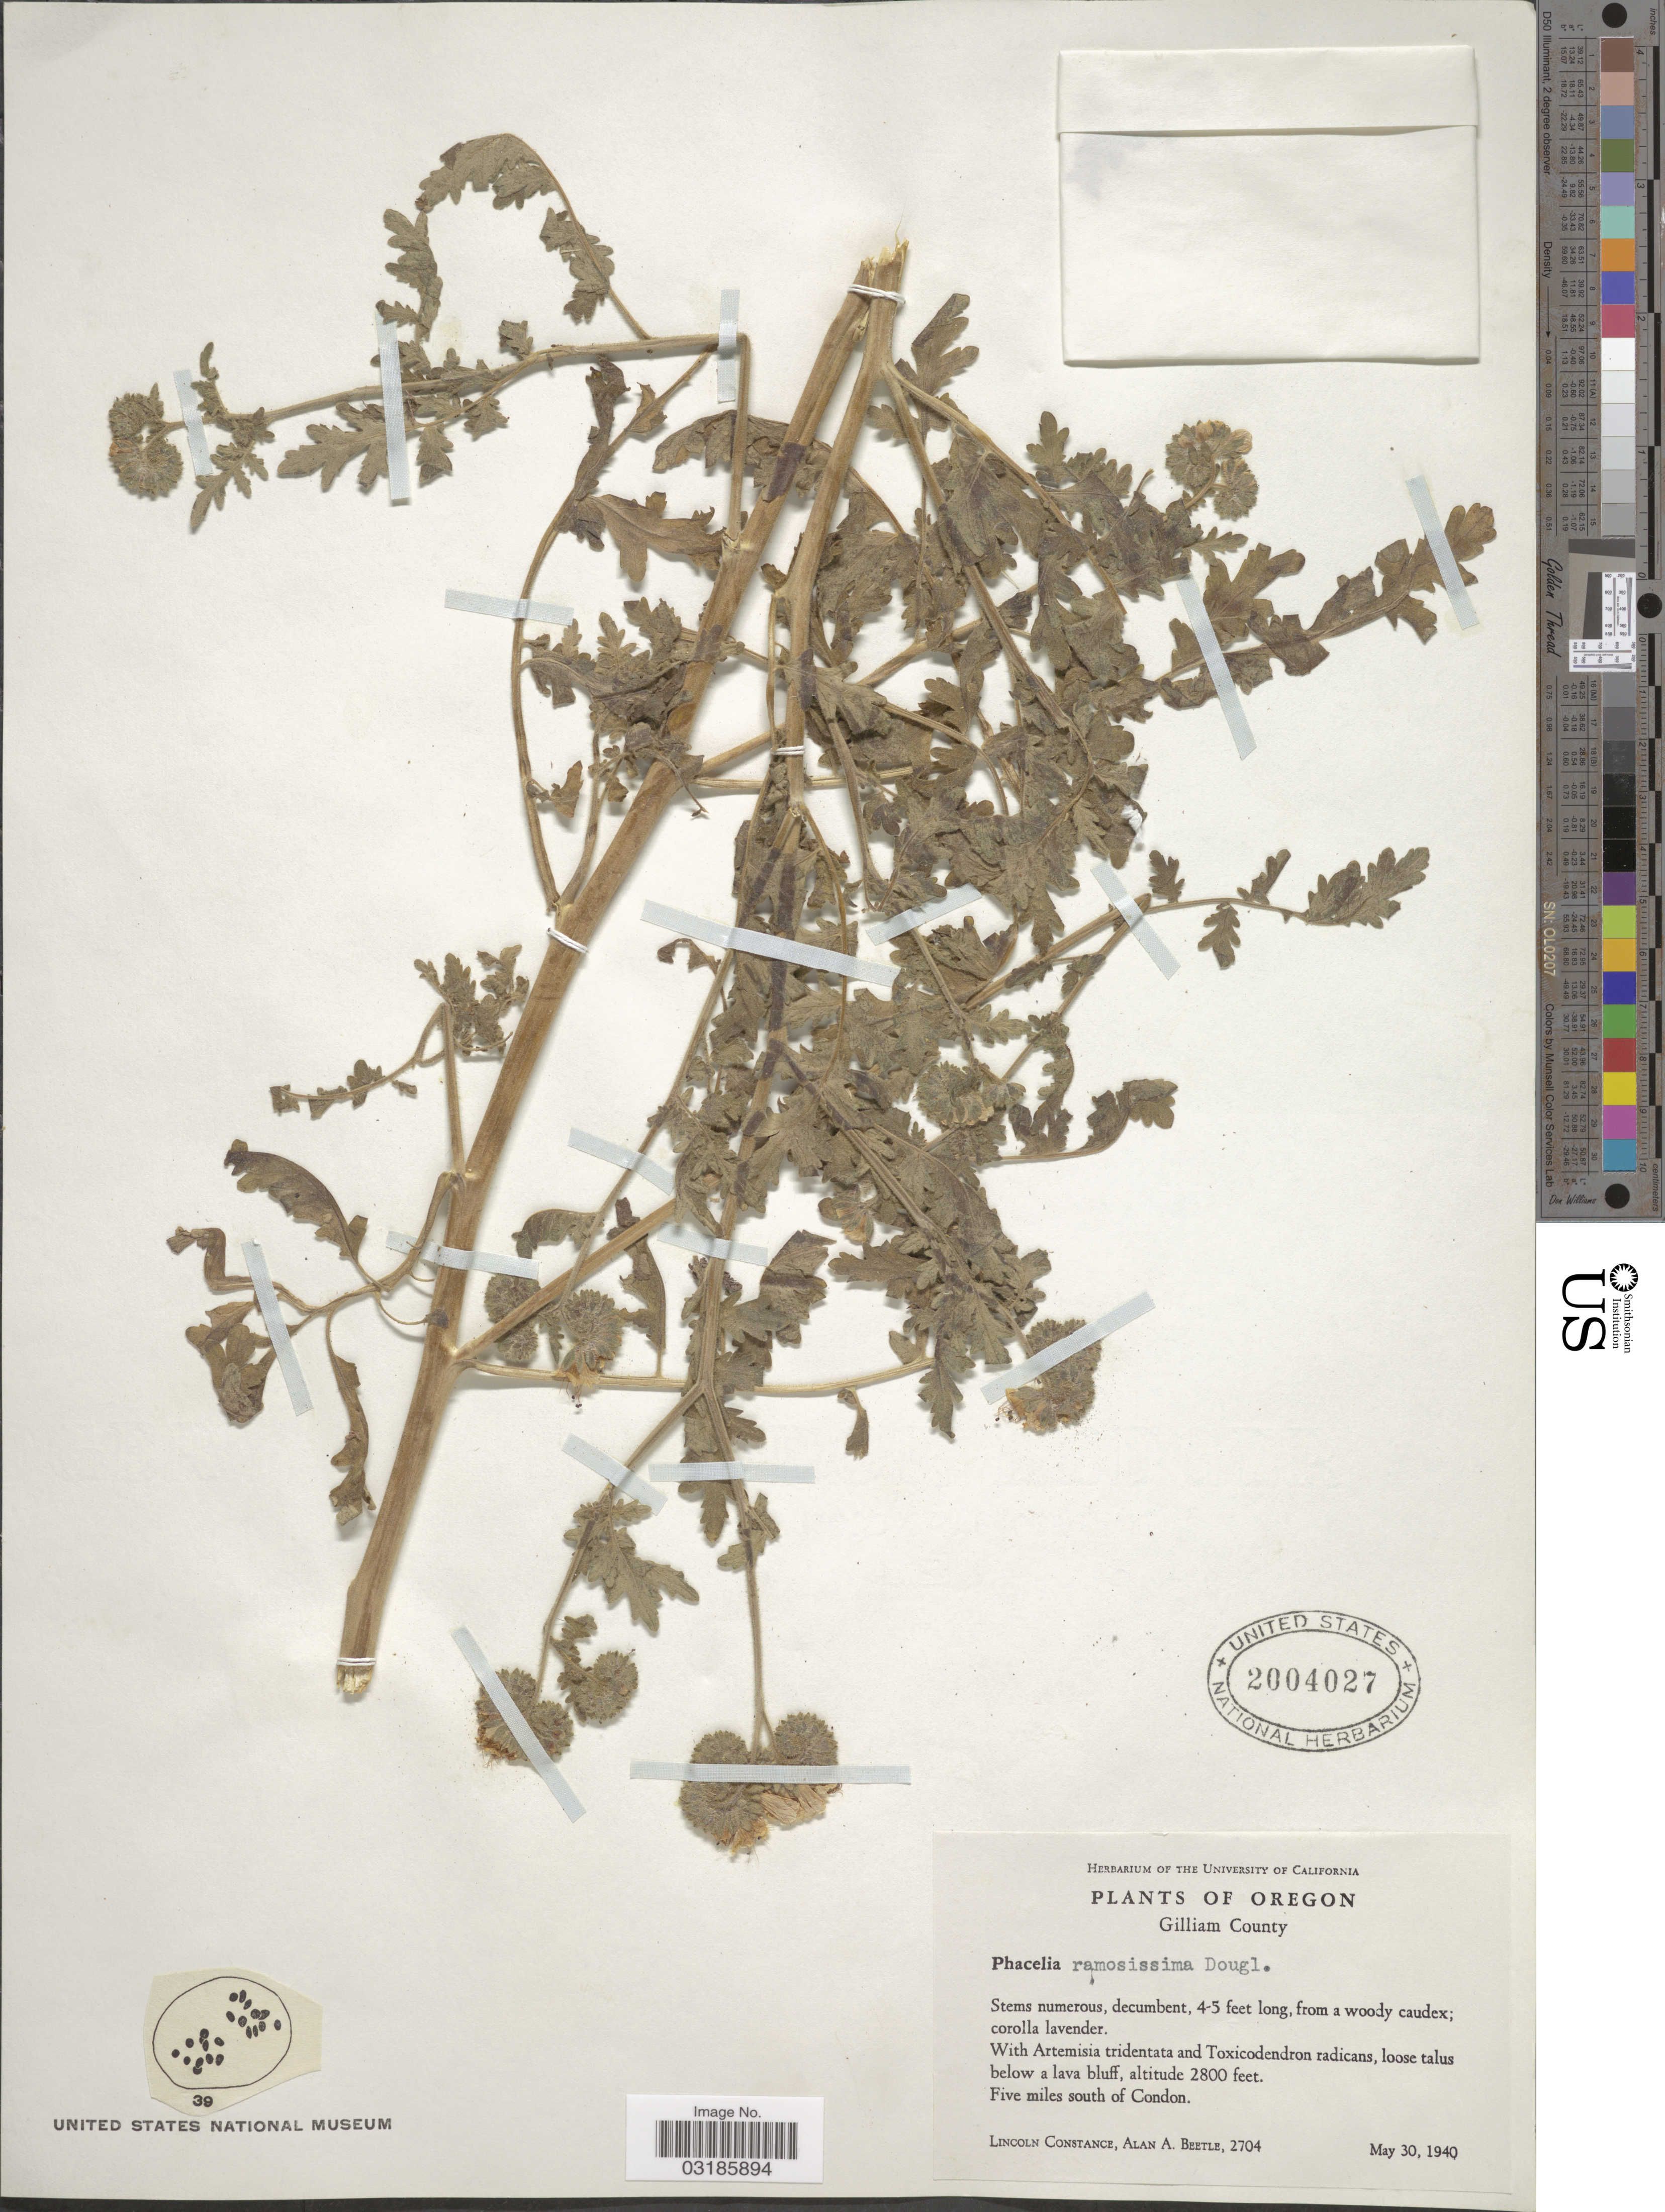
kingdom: Plantae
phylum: Tracheophyta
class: Magnoliopsida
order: Boraginales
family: Hydrophyllaceae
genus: Phacelia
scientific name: Phacelia ramosissima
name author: Douglas ex Lehm.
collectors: L. Constance & A. A. Beetle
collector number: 2704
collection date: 1940-05-30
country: United States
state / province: Oregon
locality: Gilliam County. Five miles south of Condon.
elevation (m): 853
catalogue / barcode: US 2004027